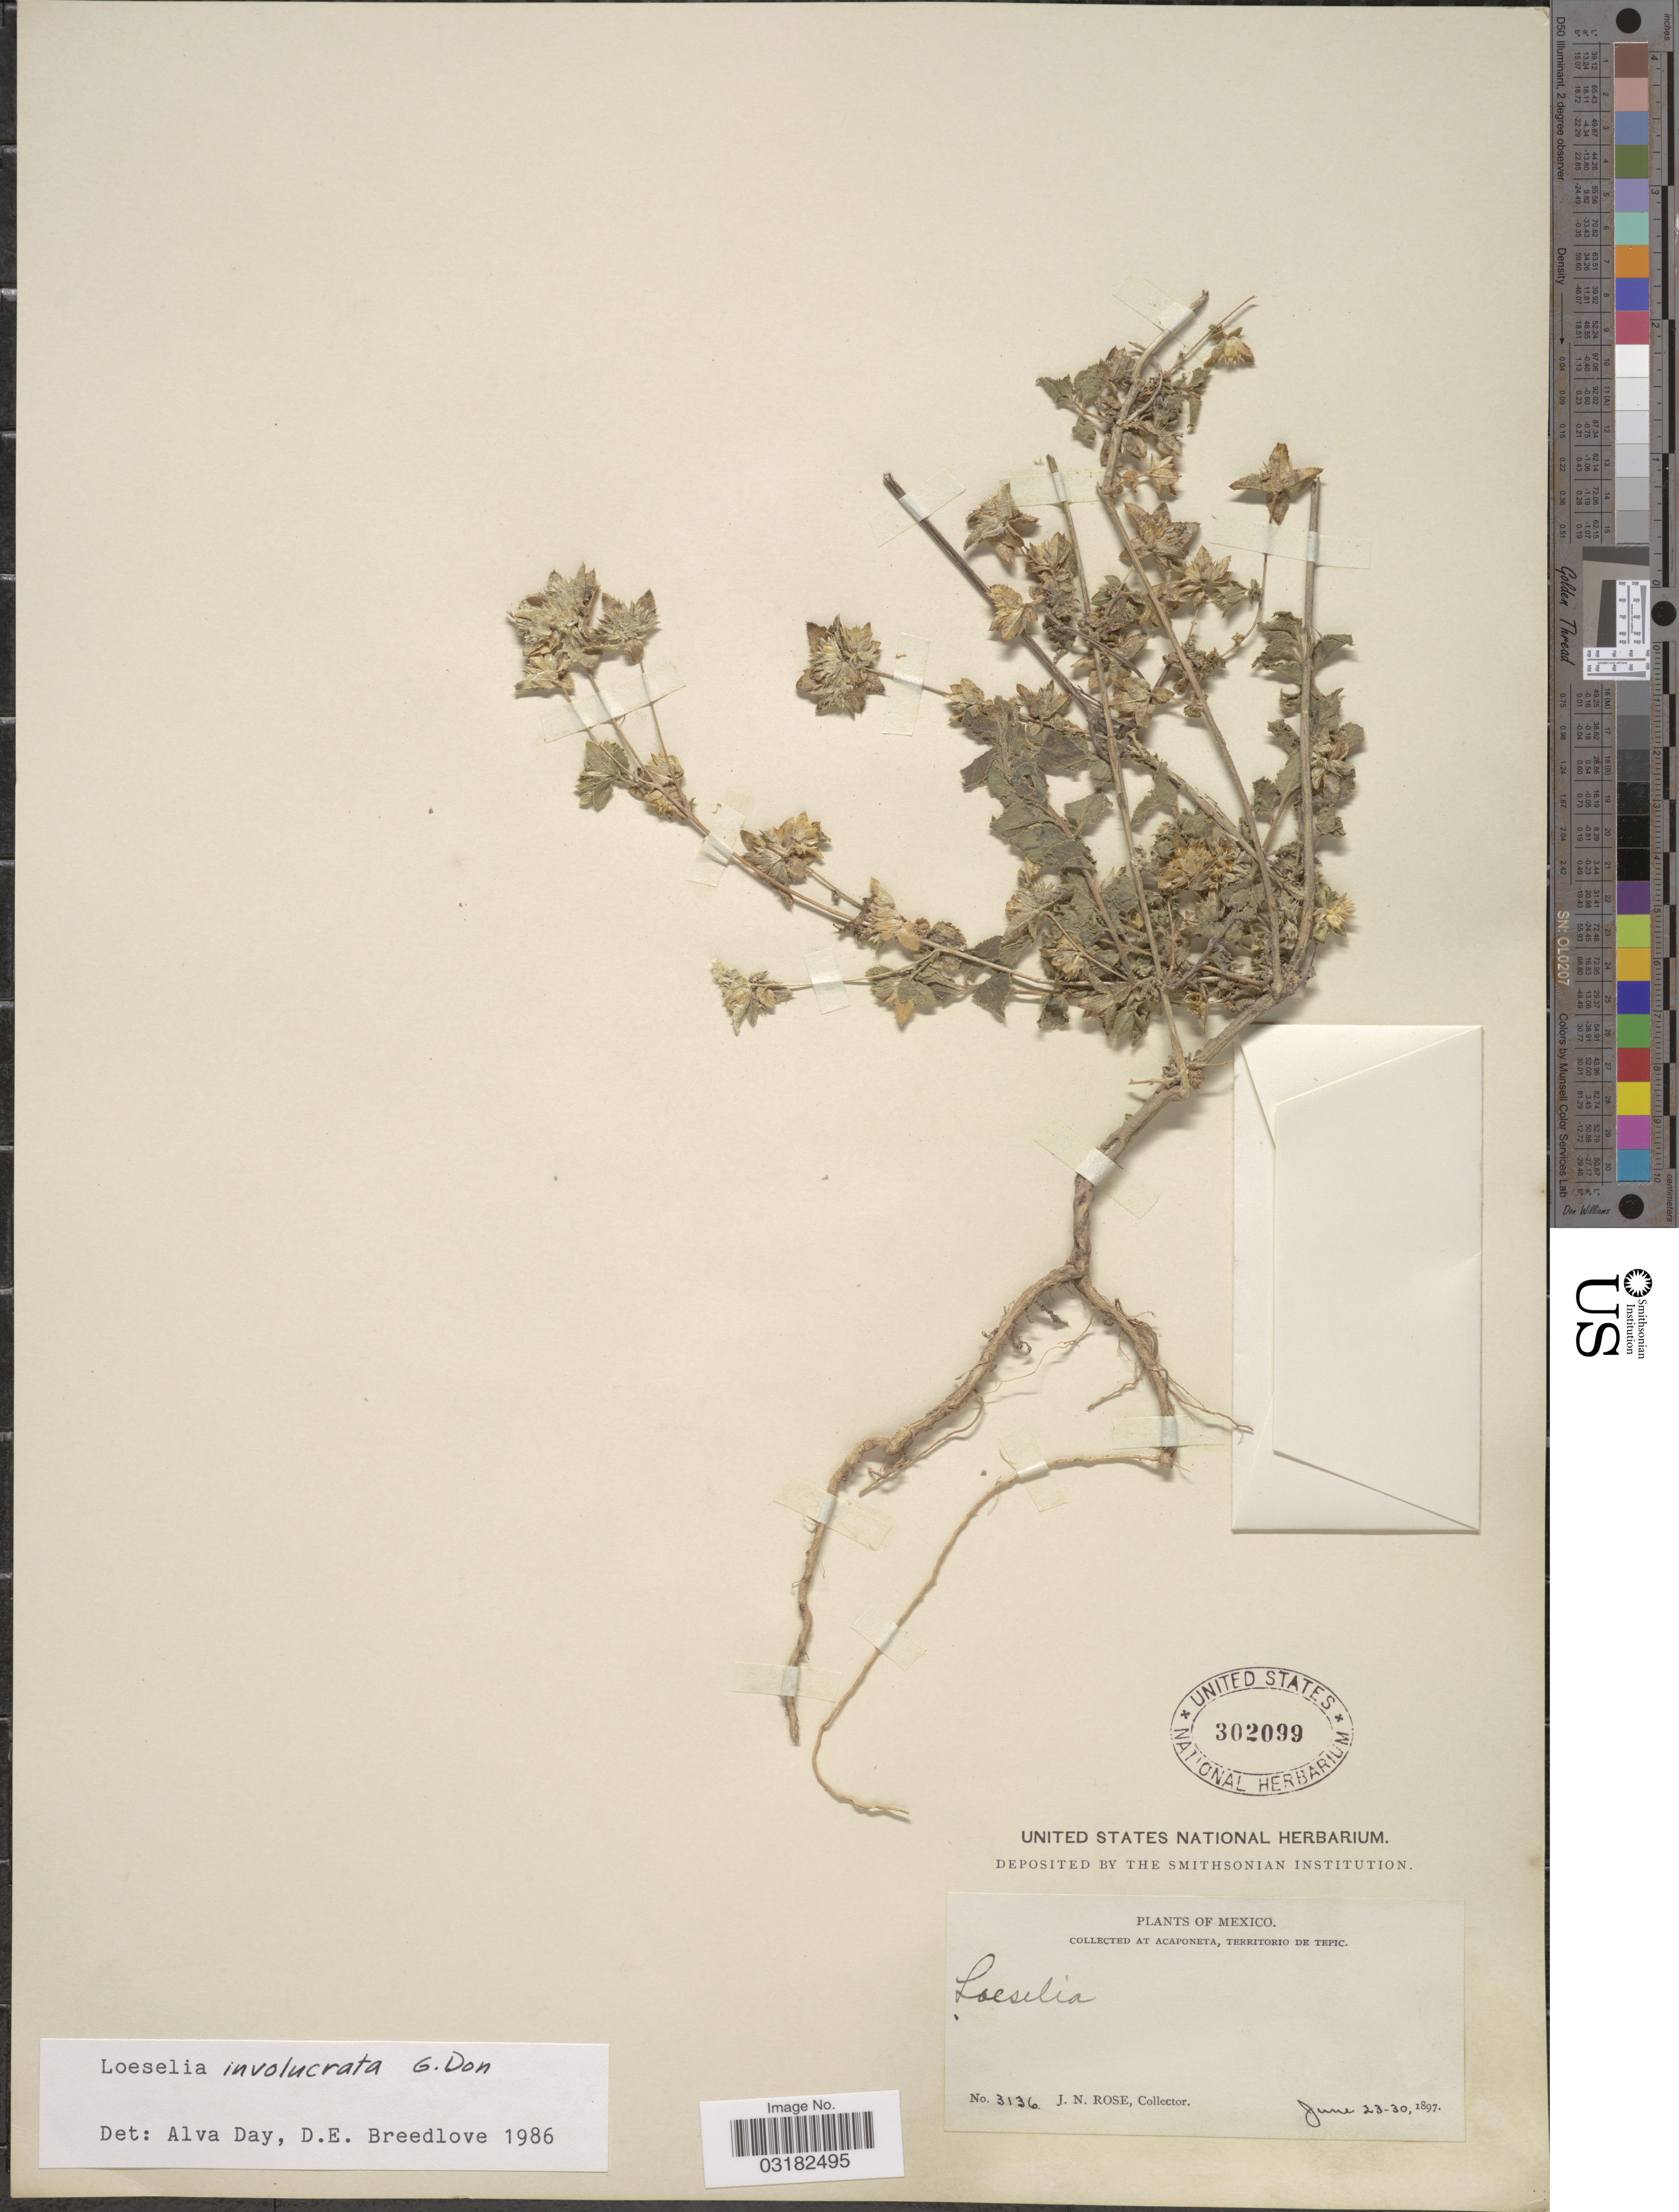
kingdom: Plantae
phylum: Tracheophyta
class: Magnoliopsida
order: Ericales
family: Polemoniaceae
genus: Loeselia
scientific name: Loeselia involucrata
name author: G. Don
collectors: J. N. Rose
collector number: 3136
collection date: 1897-06-22/1897-06-30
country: Mexico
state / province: México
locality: Acaponeta, Territorio De Tepic.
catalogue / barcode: US 302099